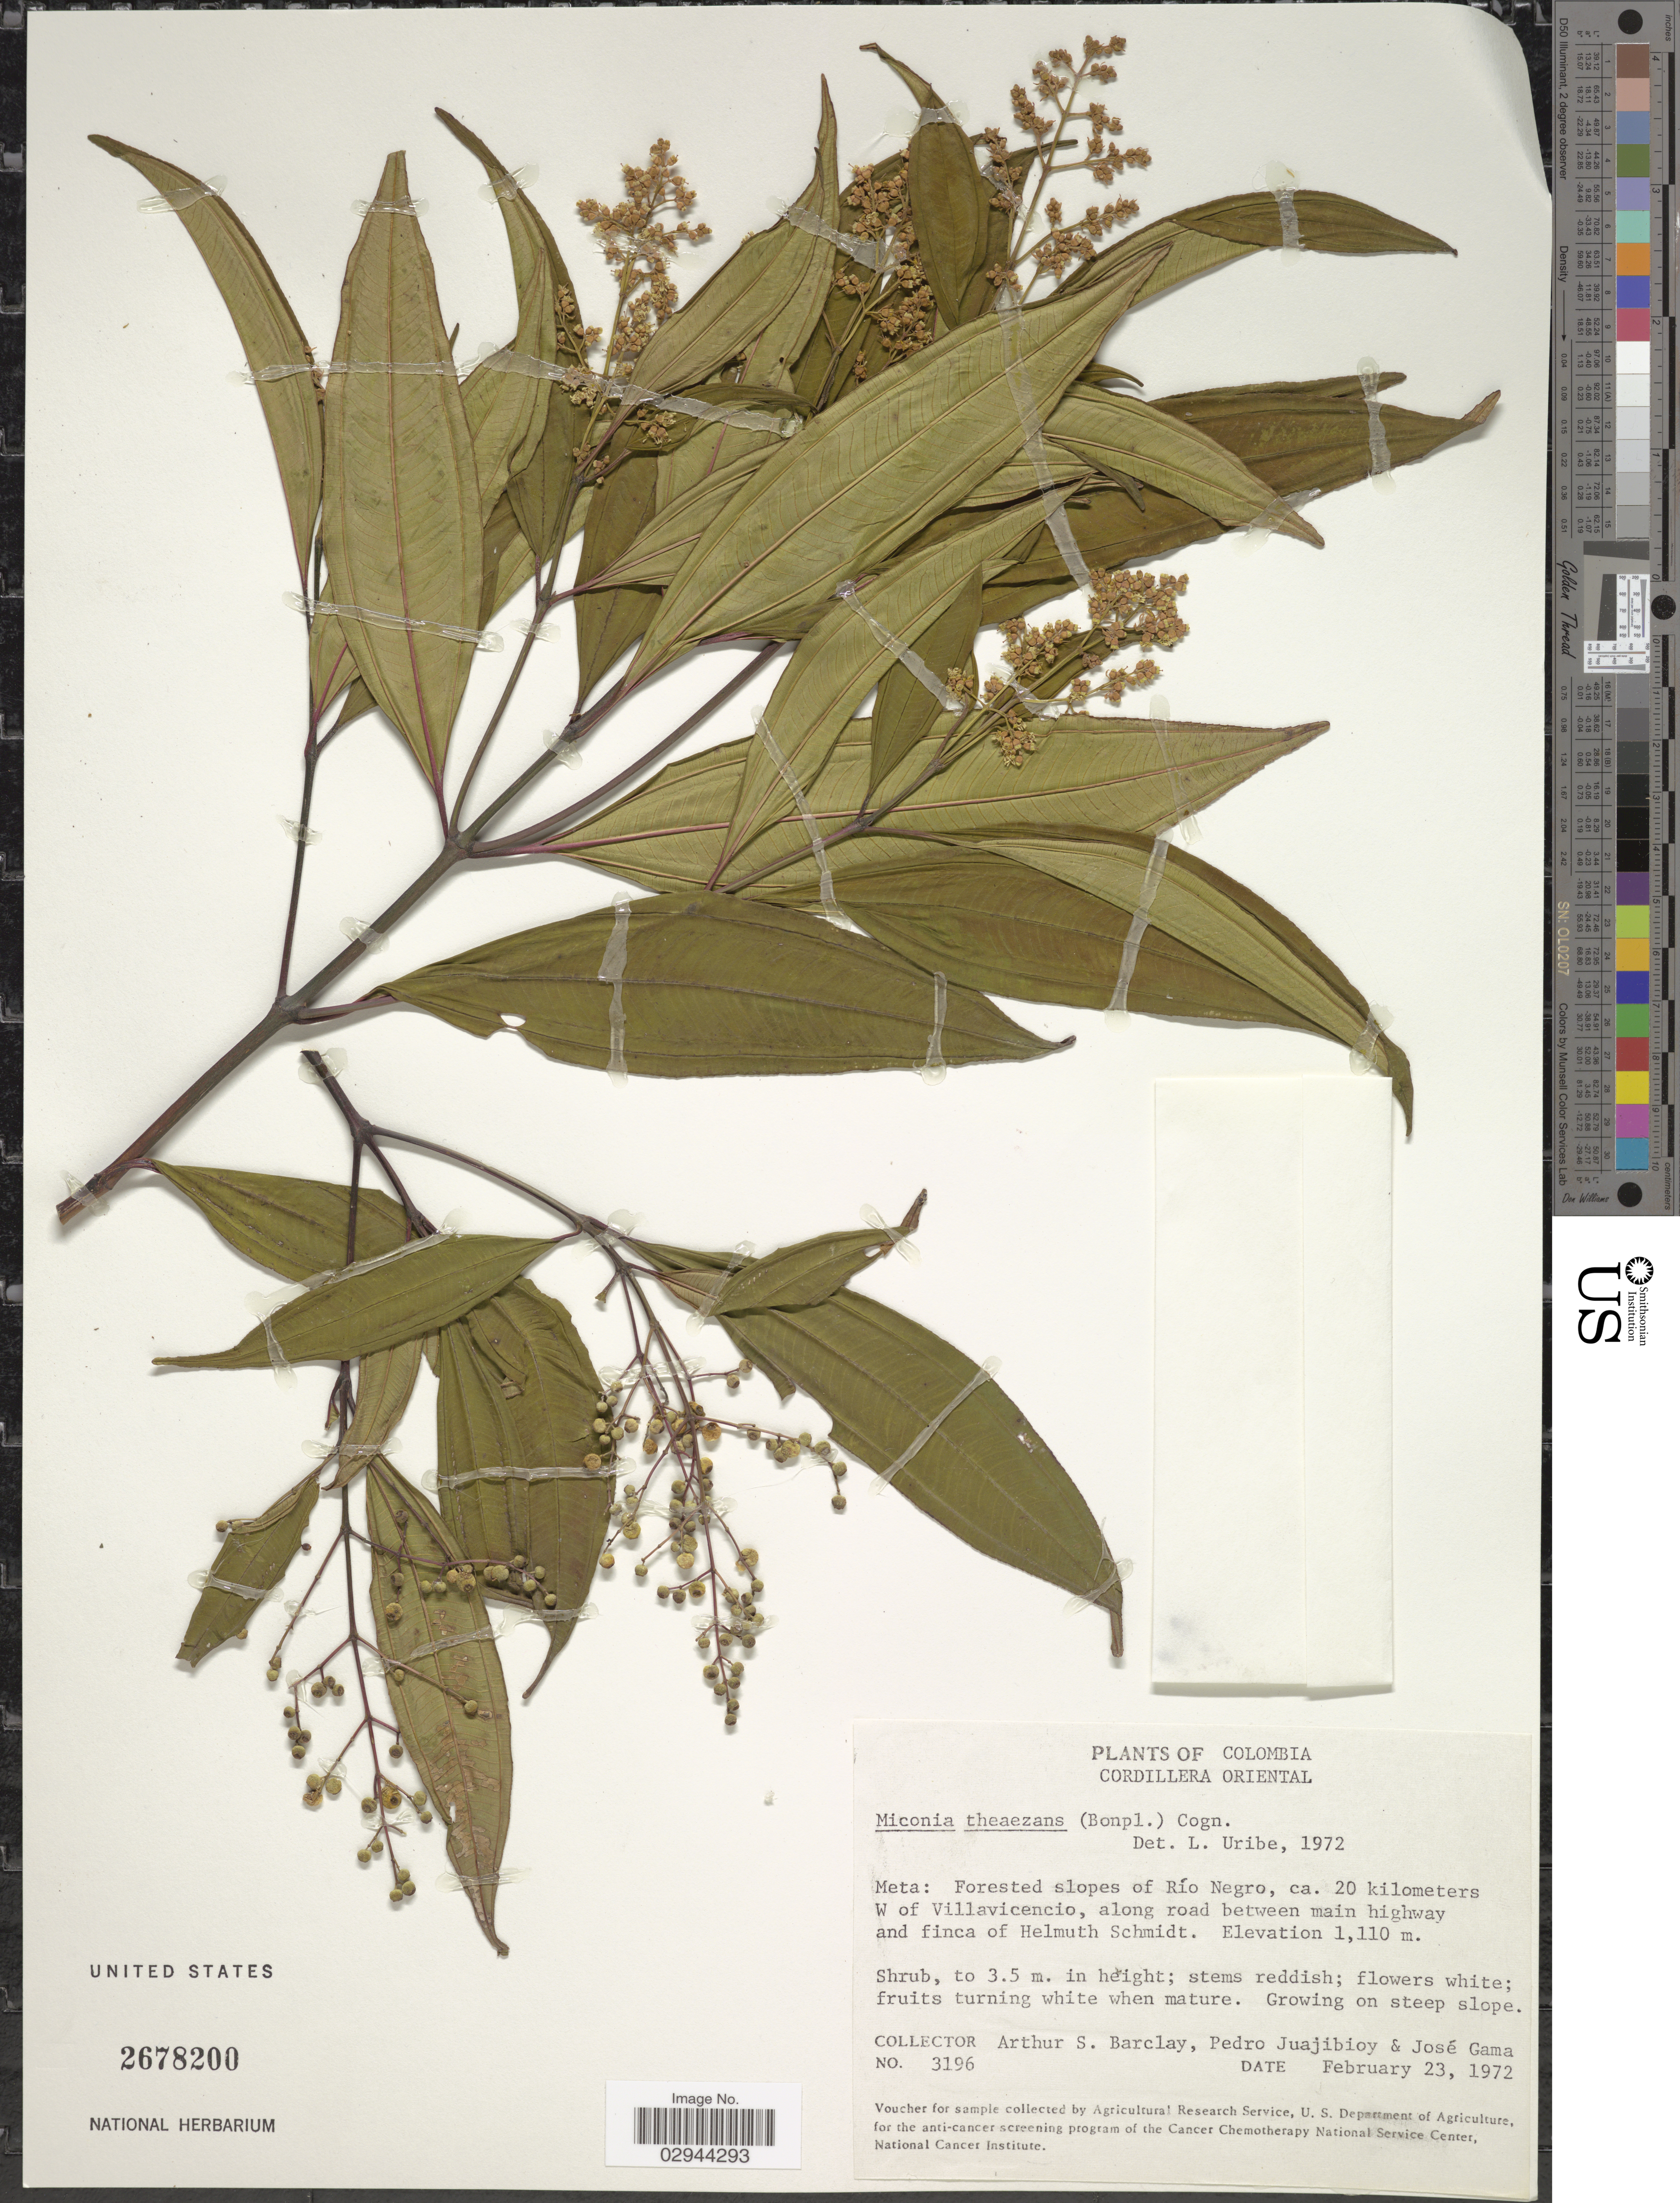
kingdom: Plantae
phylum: Tracheophyta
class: Magnoliopsida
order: Myrtales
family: Melastomataceae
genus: Miconia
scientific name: Miconia theizans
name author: (Bonpl.) Cogn.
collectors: A. S. Barclay, P. Juajibioy & J. Gama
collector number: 3196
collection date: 1972-02-23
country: Colombia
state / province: Meta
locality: Cordillera Oriental, Forested slope of Río Negro, ca. 20 kilometers W of Villavicencio, along road between main highway and finca of Helmuth Schmidt.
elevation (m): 1110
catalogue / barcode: US 2678200